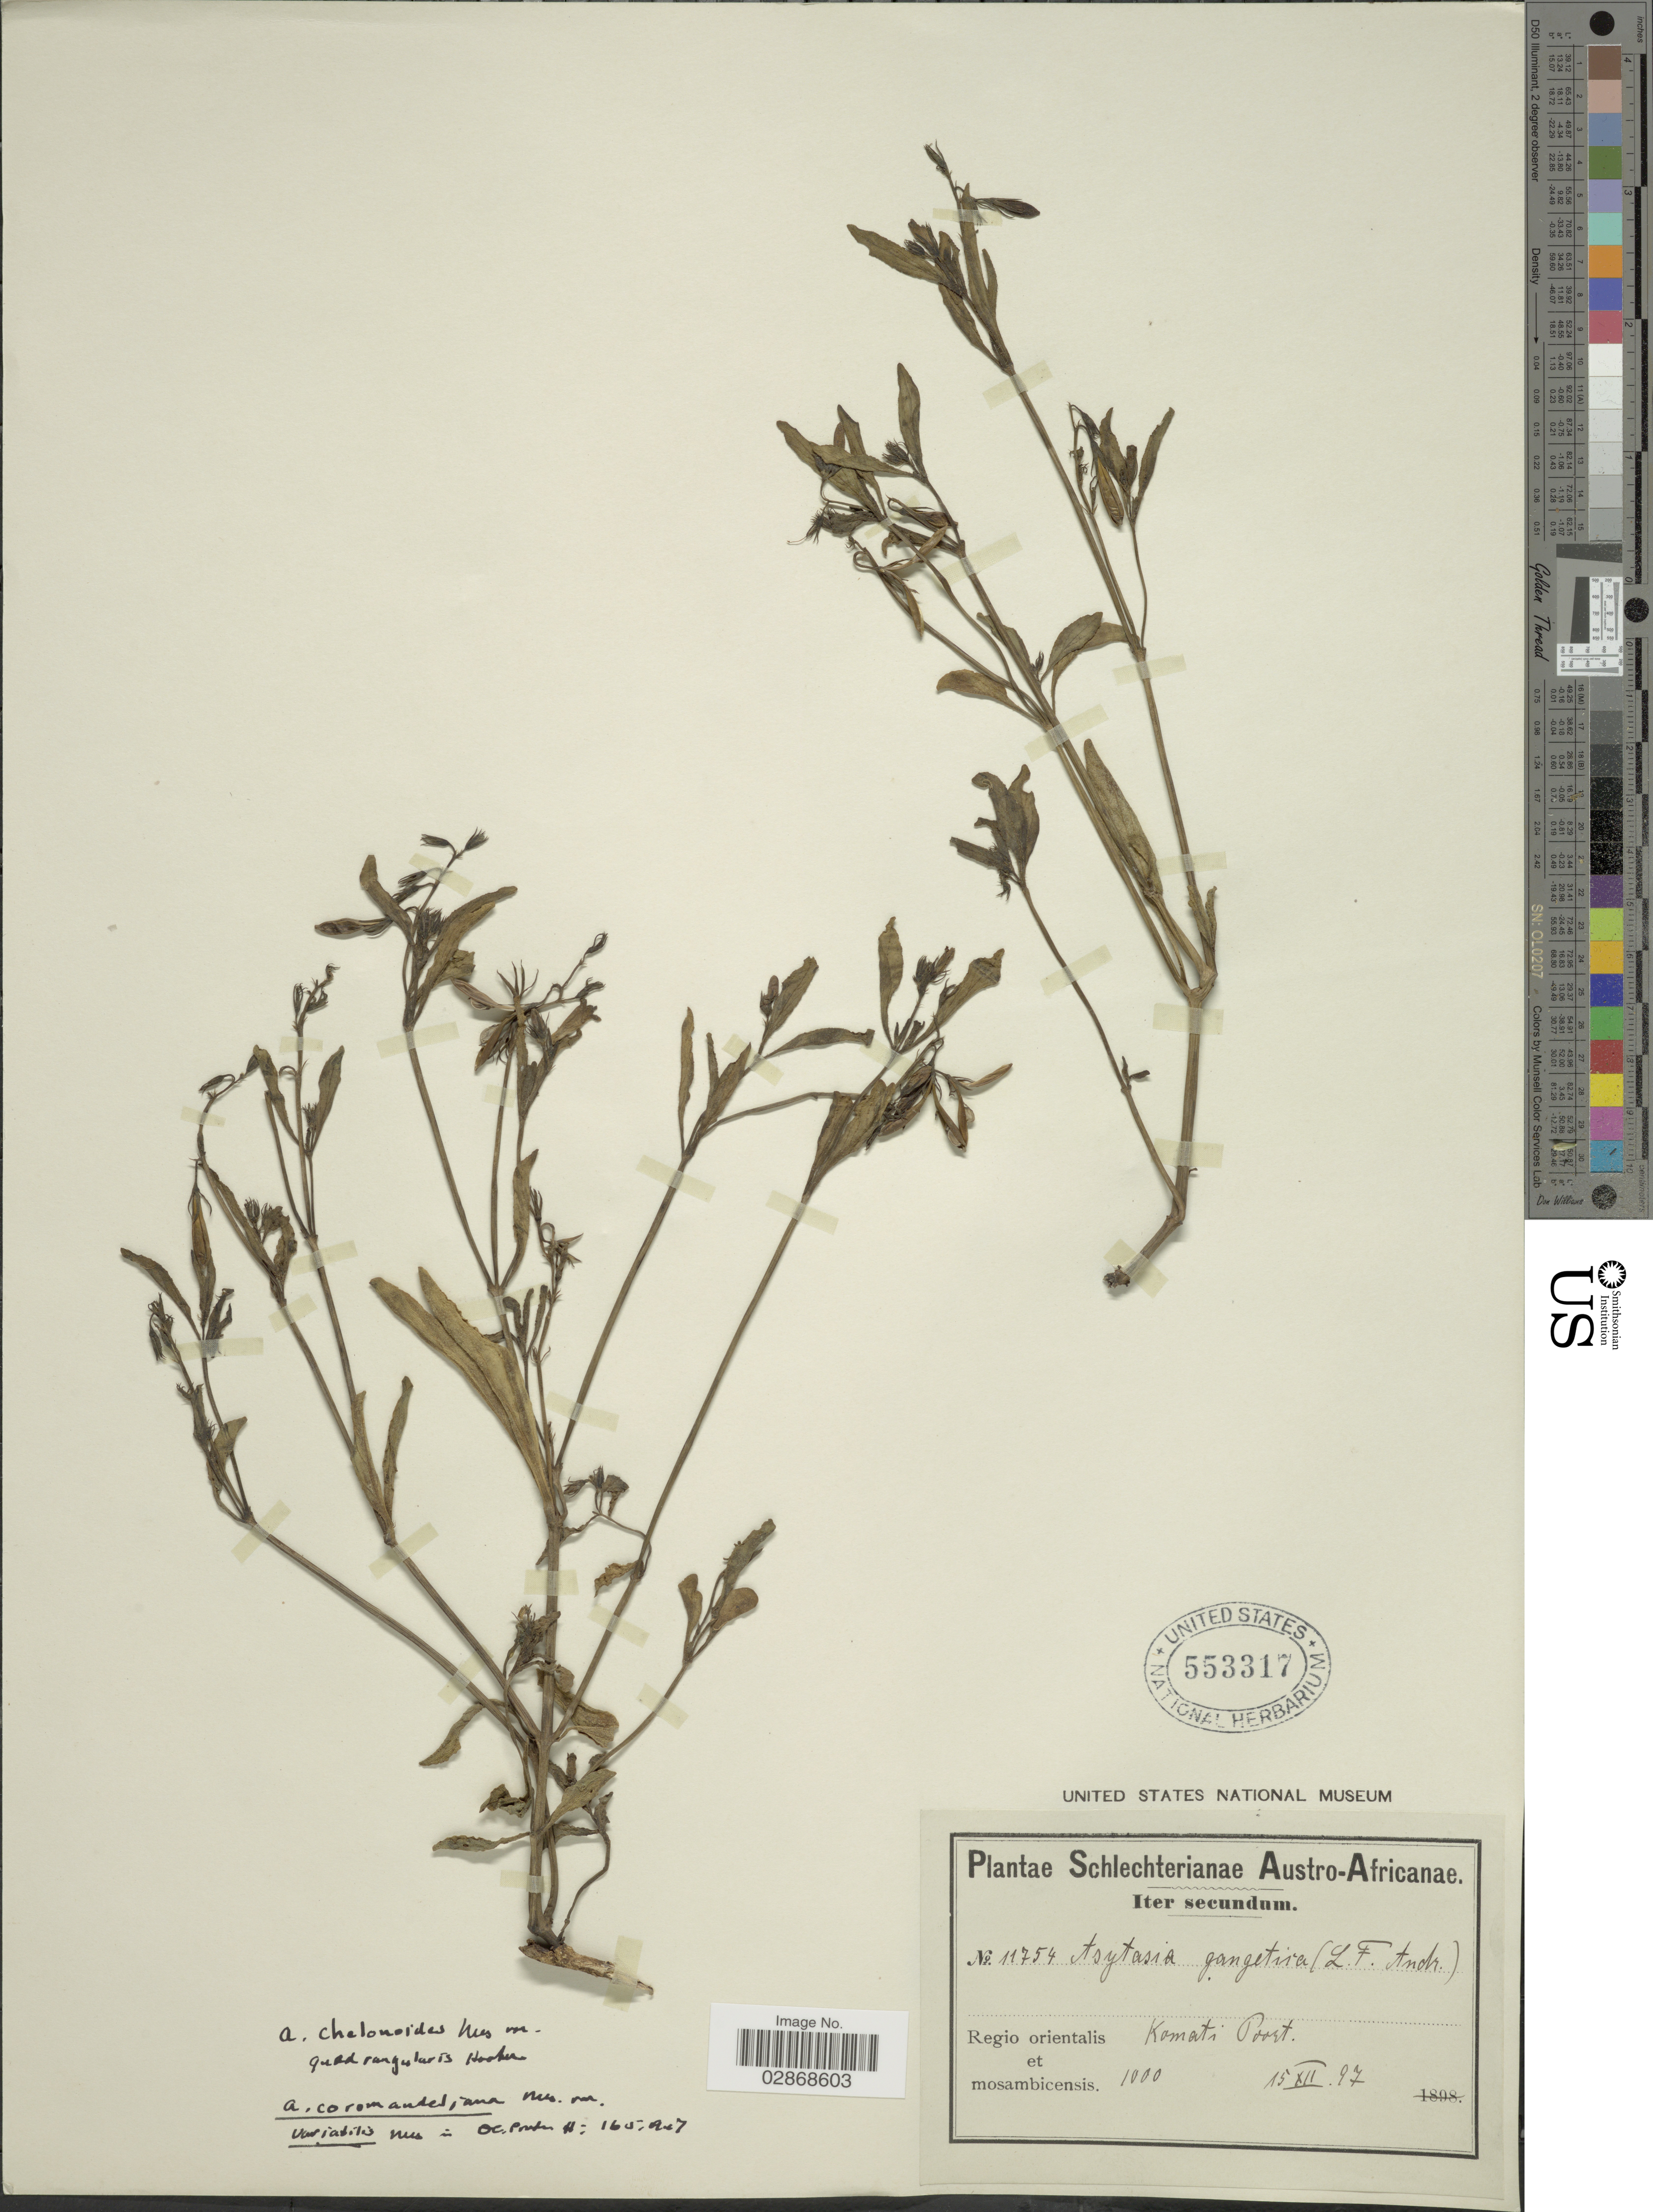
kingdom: Plantae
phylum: Tracheophyta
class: Magnoliopsida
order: Lamiales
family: Acanthaceae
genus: Asystasia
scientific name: Asystasia chelonoides var. quadrangularis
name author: C.B. Clarke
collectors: Schlechter, --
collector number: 11754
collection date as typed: Transcribed d/m/y: 15/12/97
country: Mozambique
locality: Austro-Africanae. Regio orientalis et mosambicenses. Komati Poort.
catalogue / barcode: US 553317